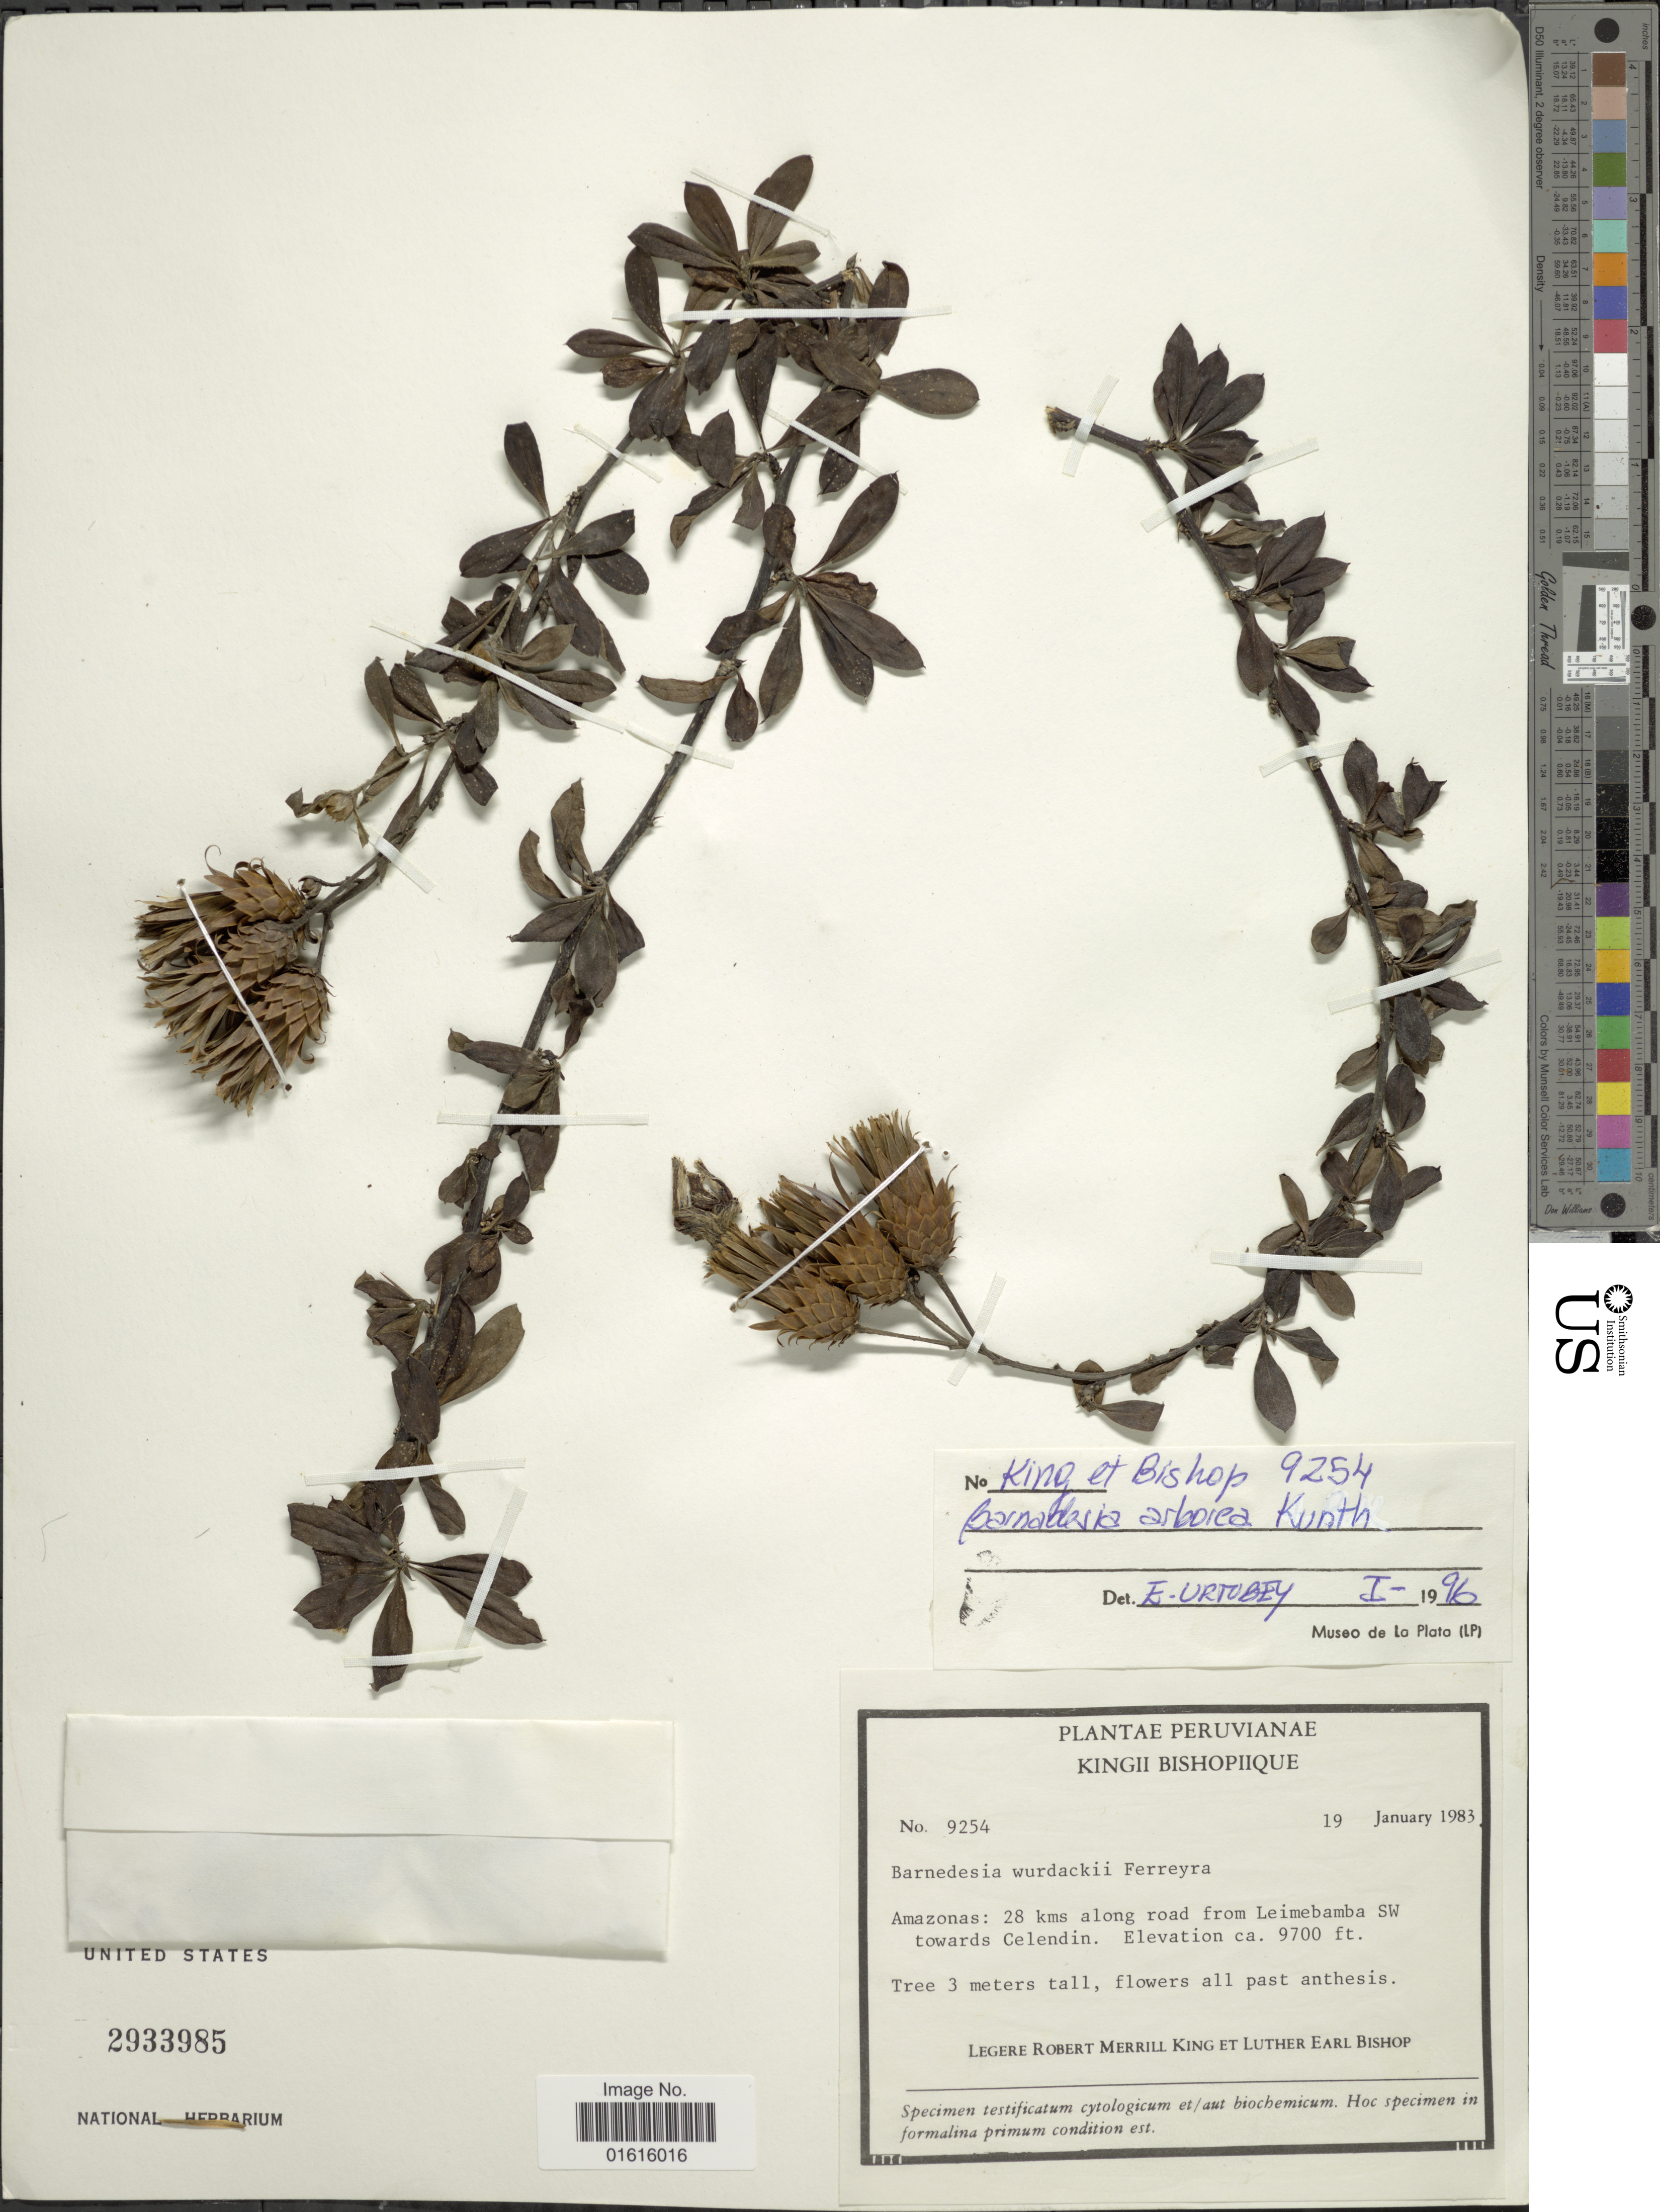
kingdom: Plantae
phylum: Tracheophyta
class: Magnoliopsida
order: Asterales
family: Asteraceae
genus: Barnadesia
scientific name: Barnadesia arborea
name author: Kunth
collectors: L. R. M. King & L. E. Bishop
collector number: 9254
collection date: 1983-01-19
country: Peru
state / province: Amazonas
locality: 28 kms along road from Leimebamba SW towards Celendin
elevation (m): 2957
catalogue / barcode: US 2933985